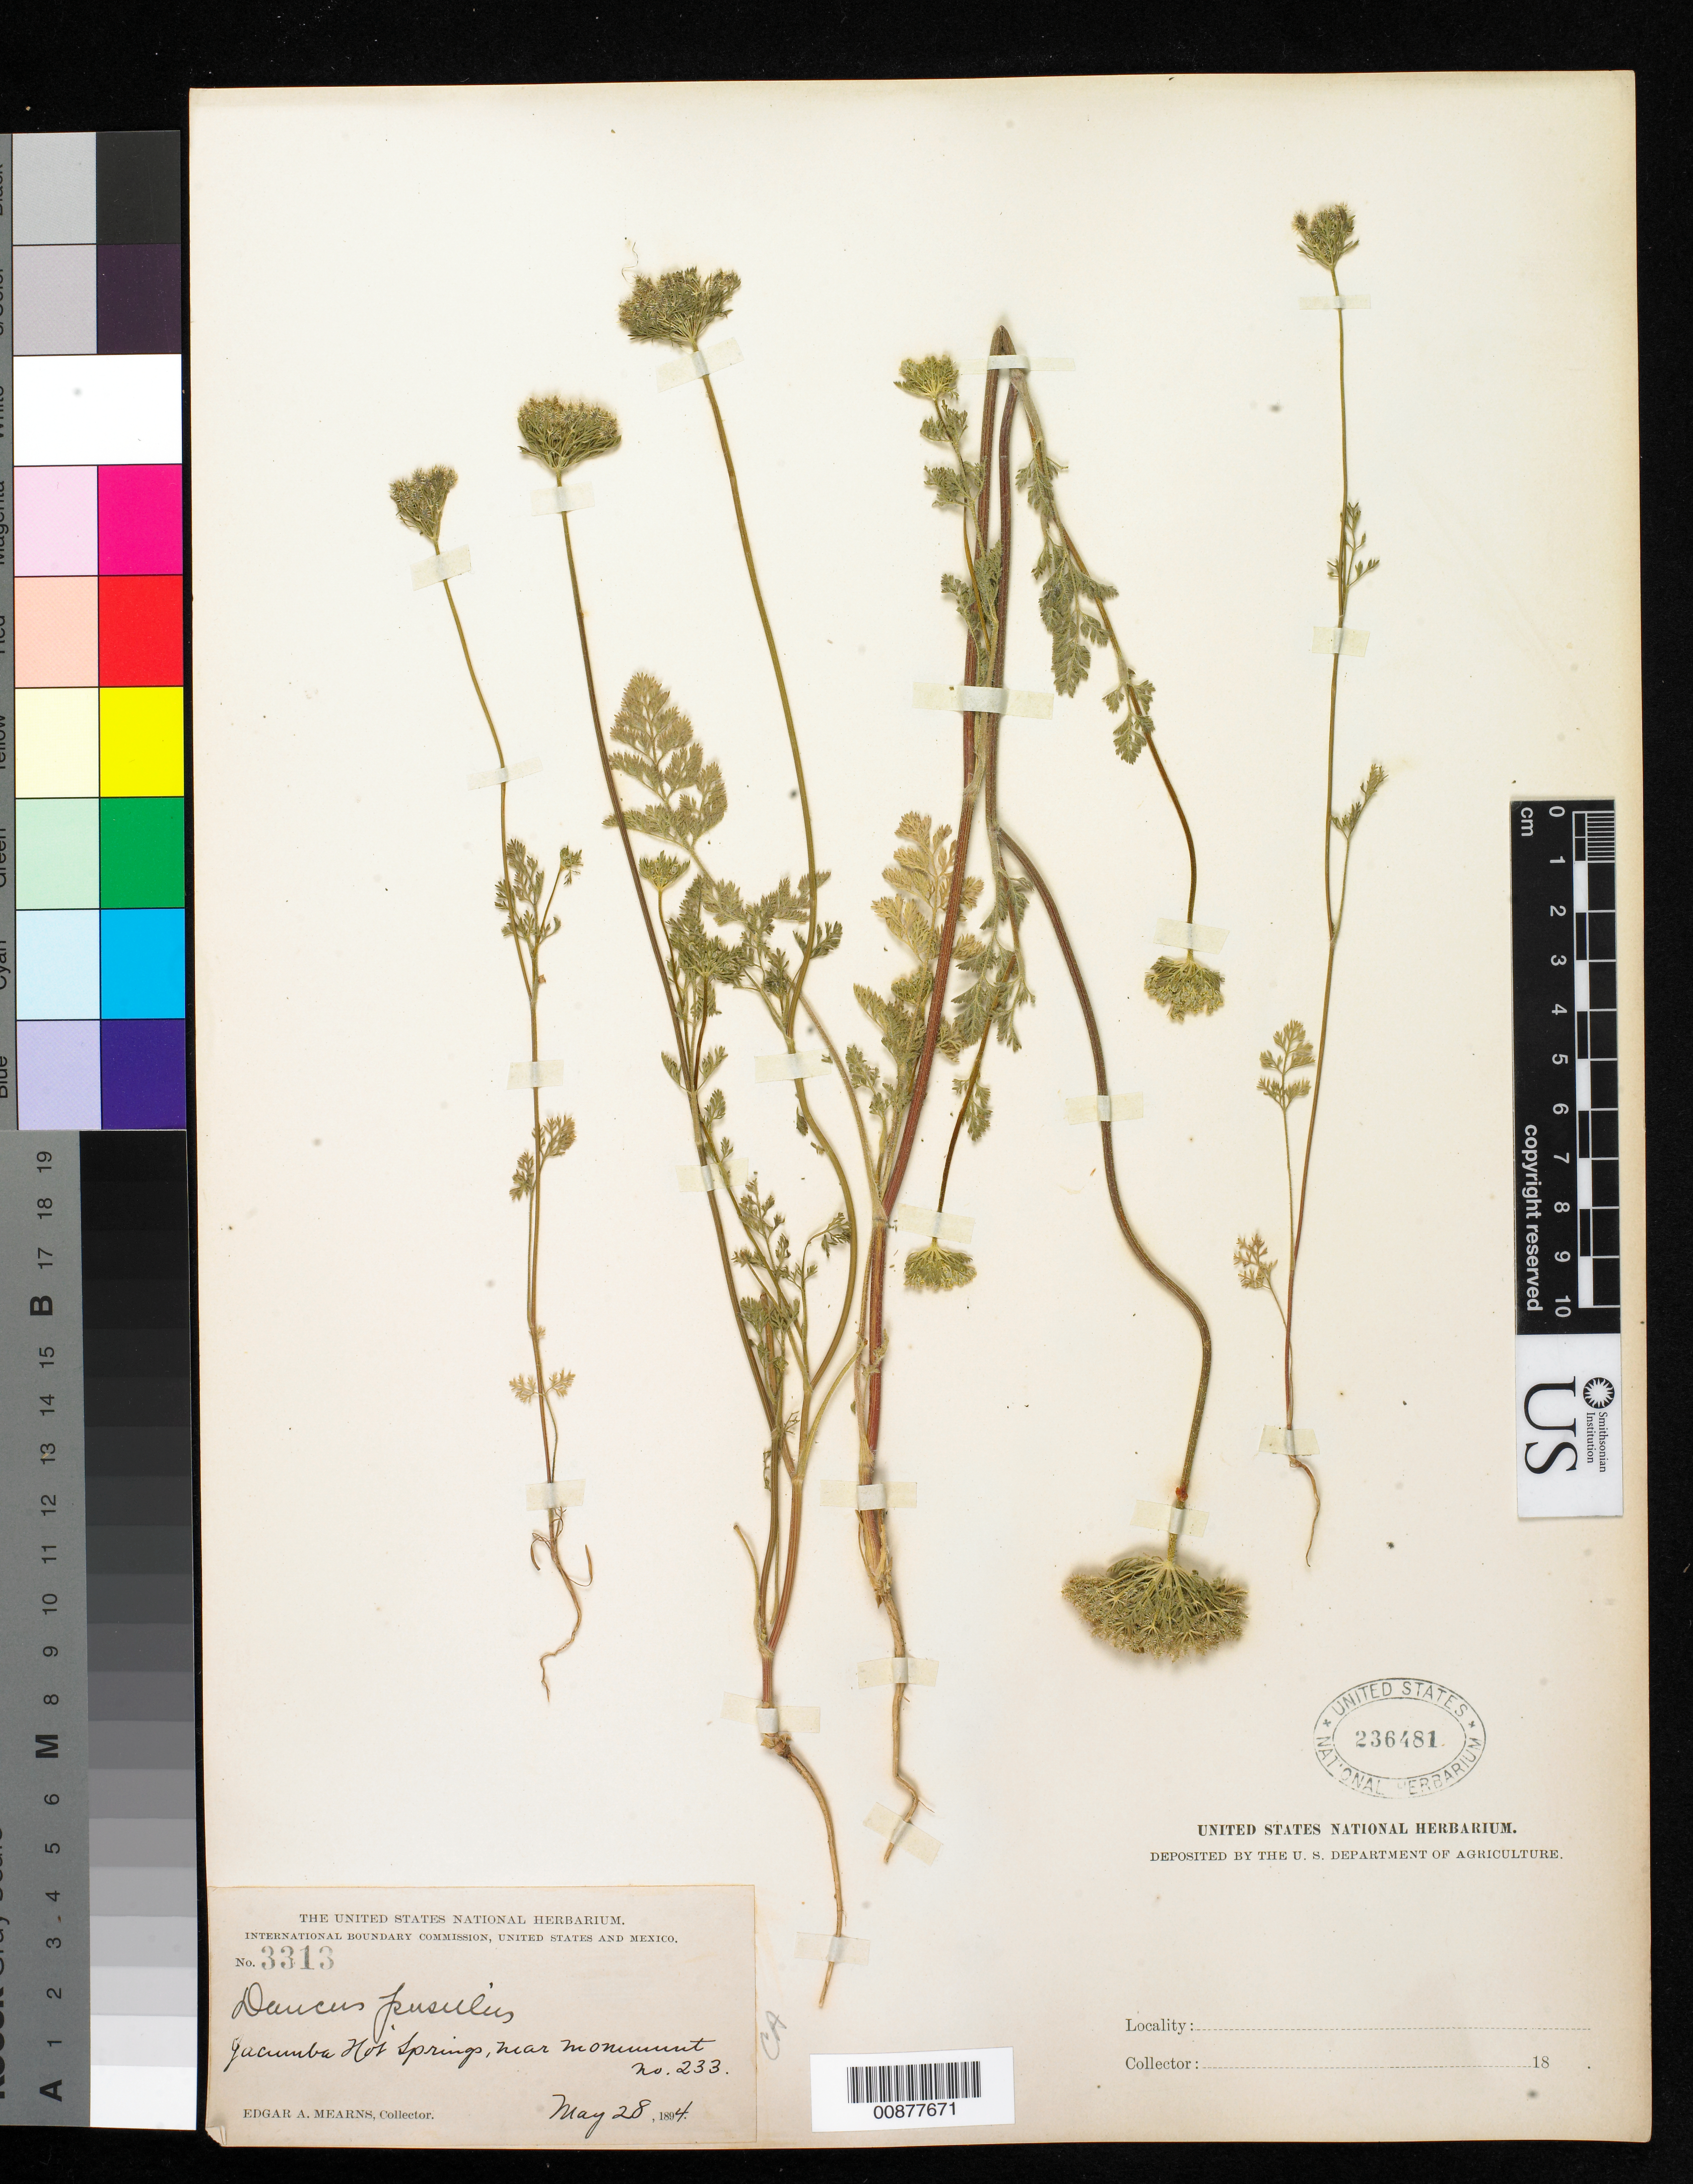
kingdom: Plantae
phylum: Tracheophyta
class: Magnoliopsida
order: Apiales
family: Apiaceae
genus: Daucus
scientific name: Daucus pusillus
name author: Michx.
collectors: E. A. Mearns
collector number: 3313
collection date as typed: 28 May 1894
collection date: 1894-05-28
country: United States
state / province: California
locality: Jacumba Hot Springs, near monument no. 233.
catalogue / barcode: US 236481